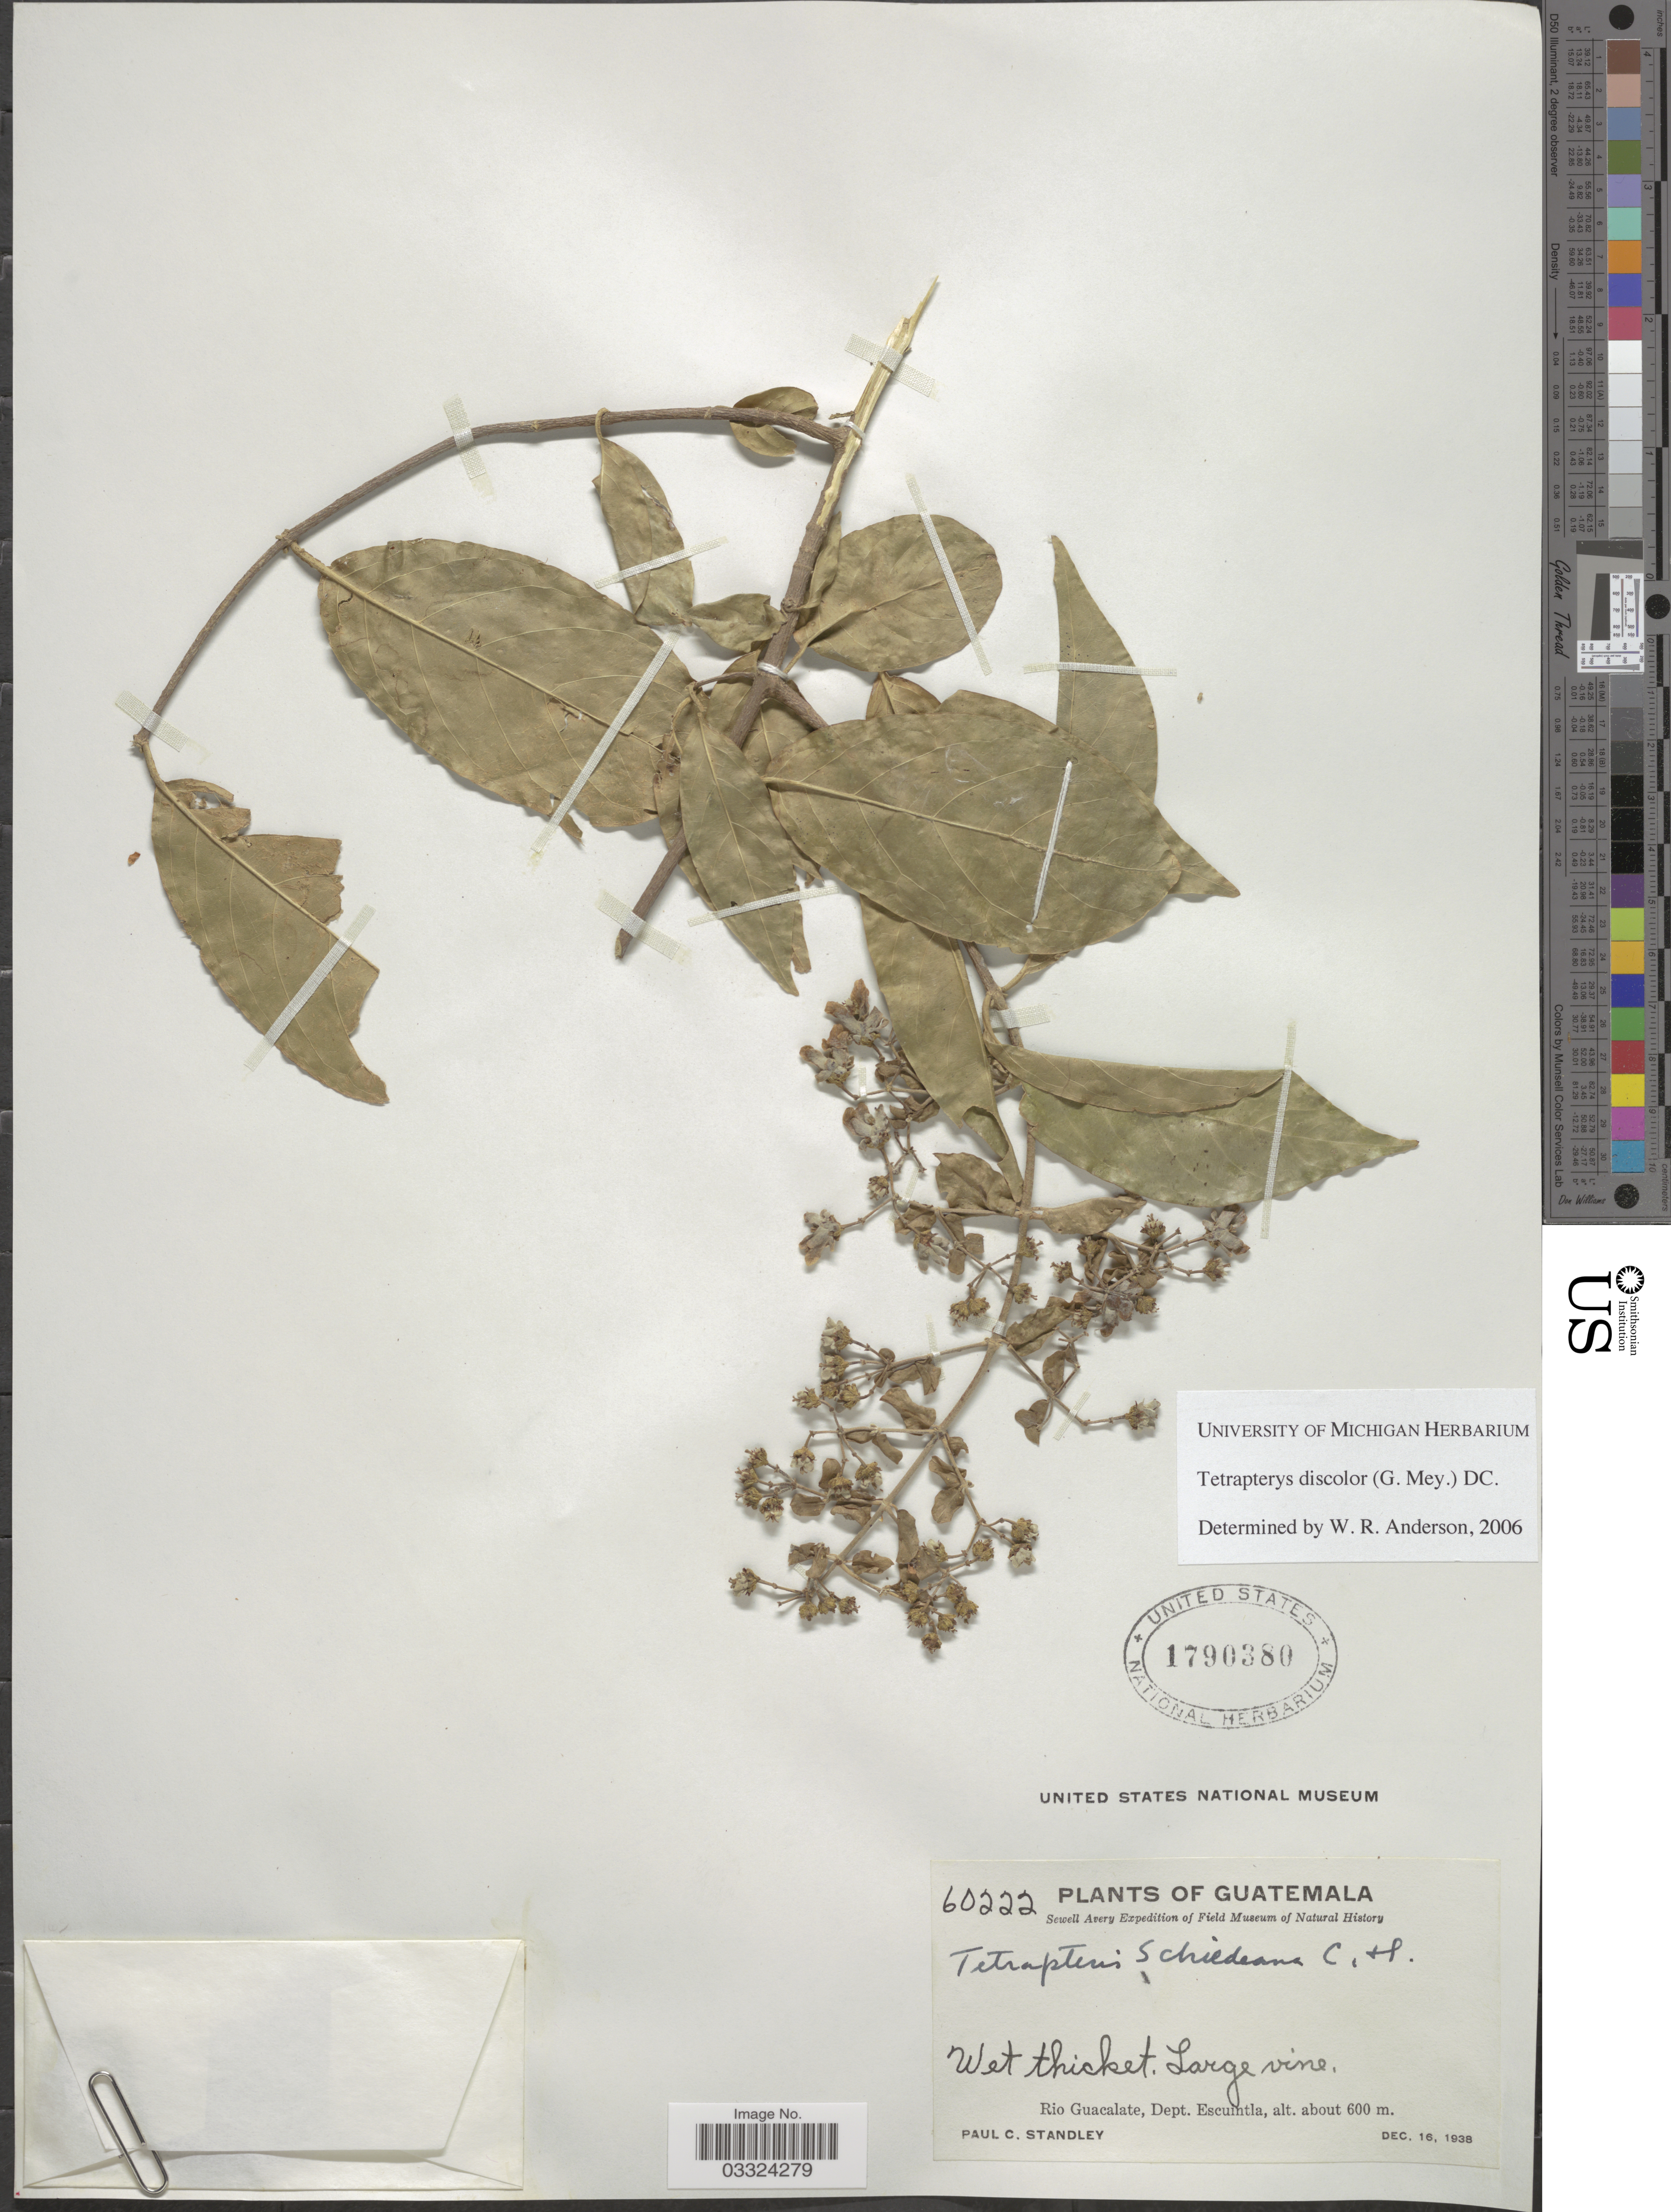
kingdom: Plantae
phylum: Tracheophyta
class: Magnoliopsida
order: Malpighiales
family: Malpighiaceae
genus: Tetrapterys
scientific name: Tetrapterys discolor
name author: (G. Mey.) DC.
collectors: P. C. Standley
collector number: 60222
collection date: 1938-12-16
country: Guatemala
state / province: Escuintla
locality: Rio Guacalate, Dept. Escuintla.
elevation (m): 600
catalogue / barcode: US 1790380